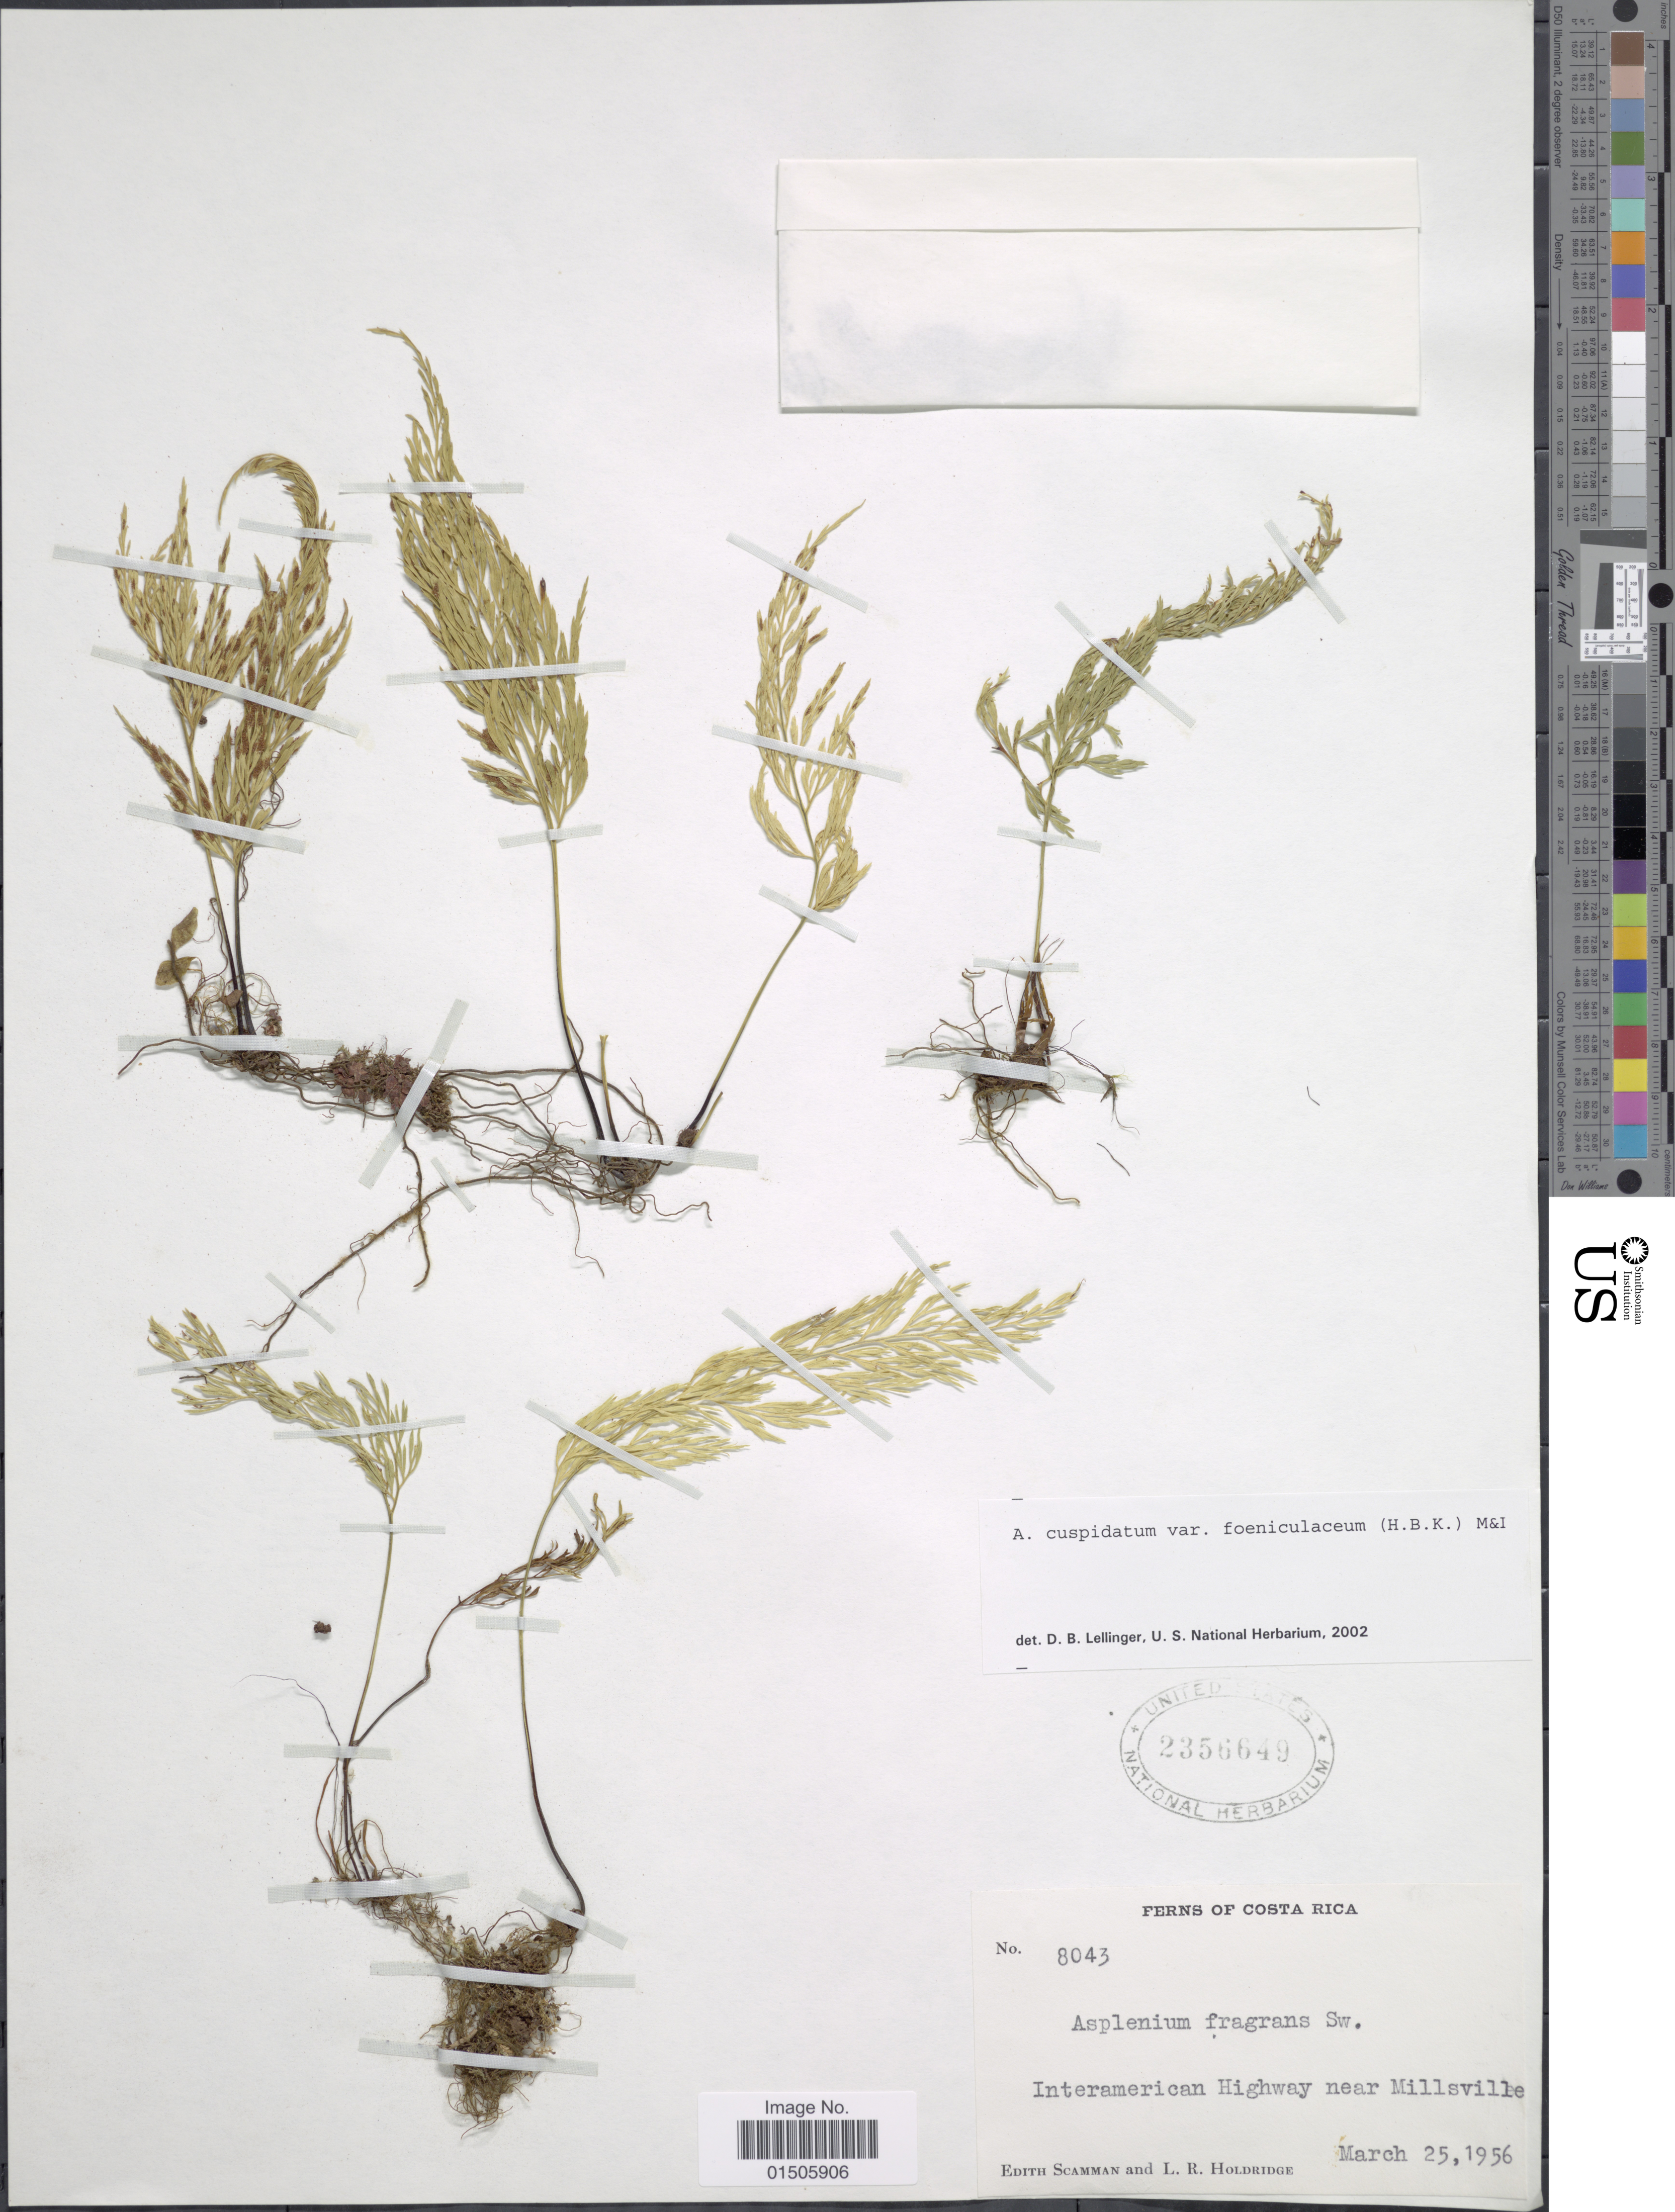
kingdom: Plantae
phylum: Tracheophyta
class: Polypodiopsida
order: Polypodiales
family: Aspleniaceae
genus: Asplenium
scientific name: Asplenium cuspidatum var. foeniculaceum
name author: (Kunth) C.V. Morton & Lellinger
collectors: E. Scamman & L. Holdridge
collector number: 8043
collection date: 1956-03-25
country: Costa Rica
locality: Interamerican Highway near Millsville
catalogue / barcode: US 2356649